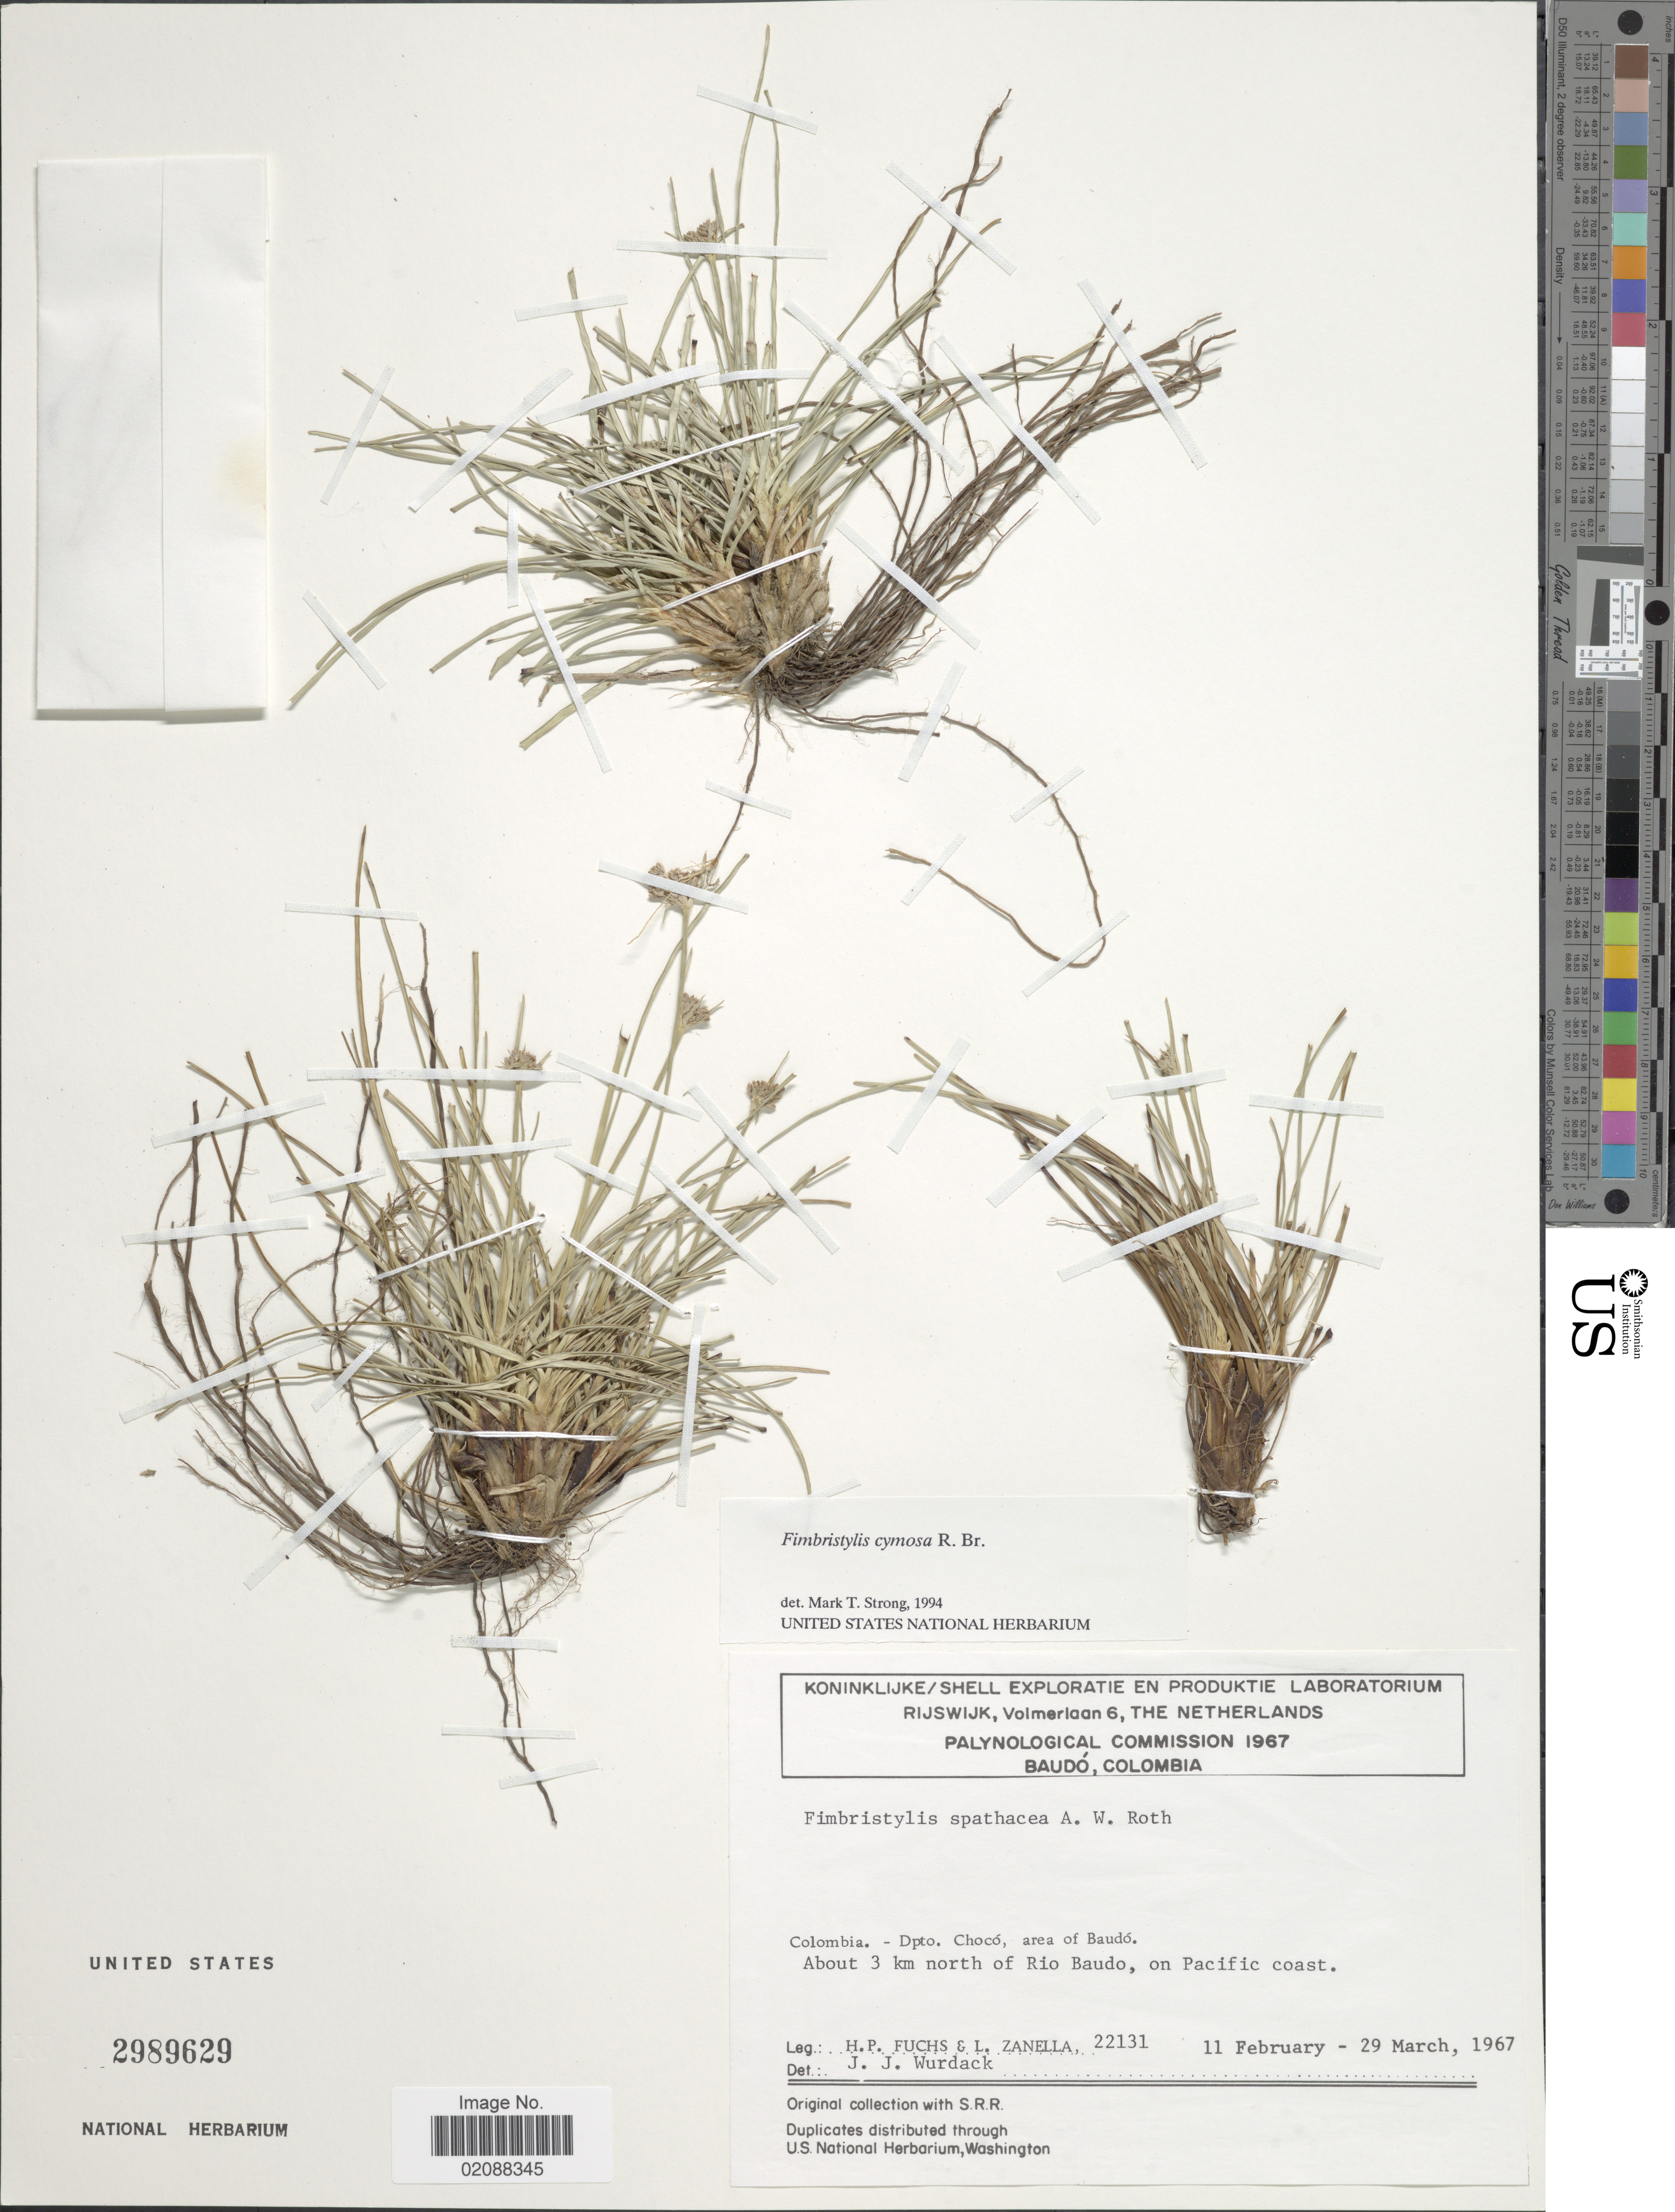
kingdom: Plantae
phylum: Tracheophyta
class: Liliopsida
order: Poales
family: Cyperaceae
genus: Fimbristylis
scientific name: Fimbristylis cymosa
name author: R. Br.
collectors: H. P. Fuchs & L. Zanella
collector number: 22131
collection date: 1967-02-11/1967-03-29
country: Colombia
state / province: Chocó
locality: Area of Baudo, about 3 km north of Rio Baudo, on Pacific Coast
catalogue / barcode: US 2989629